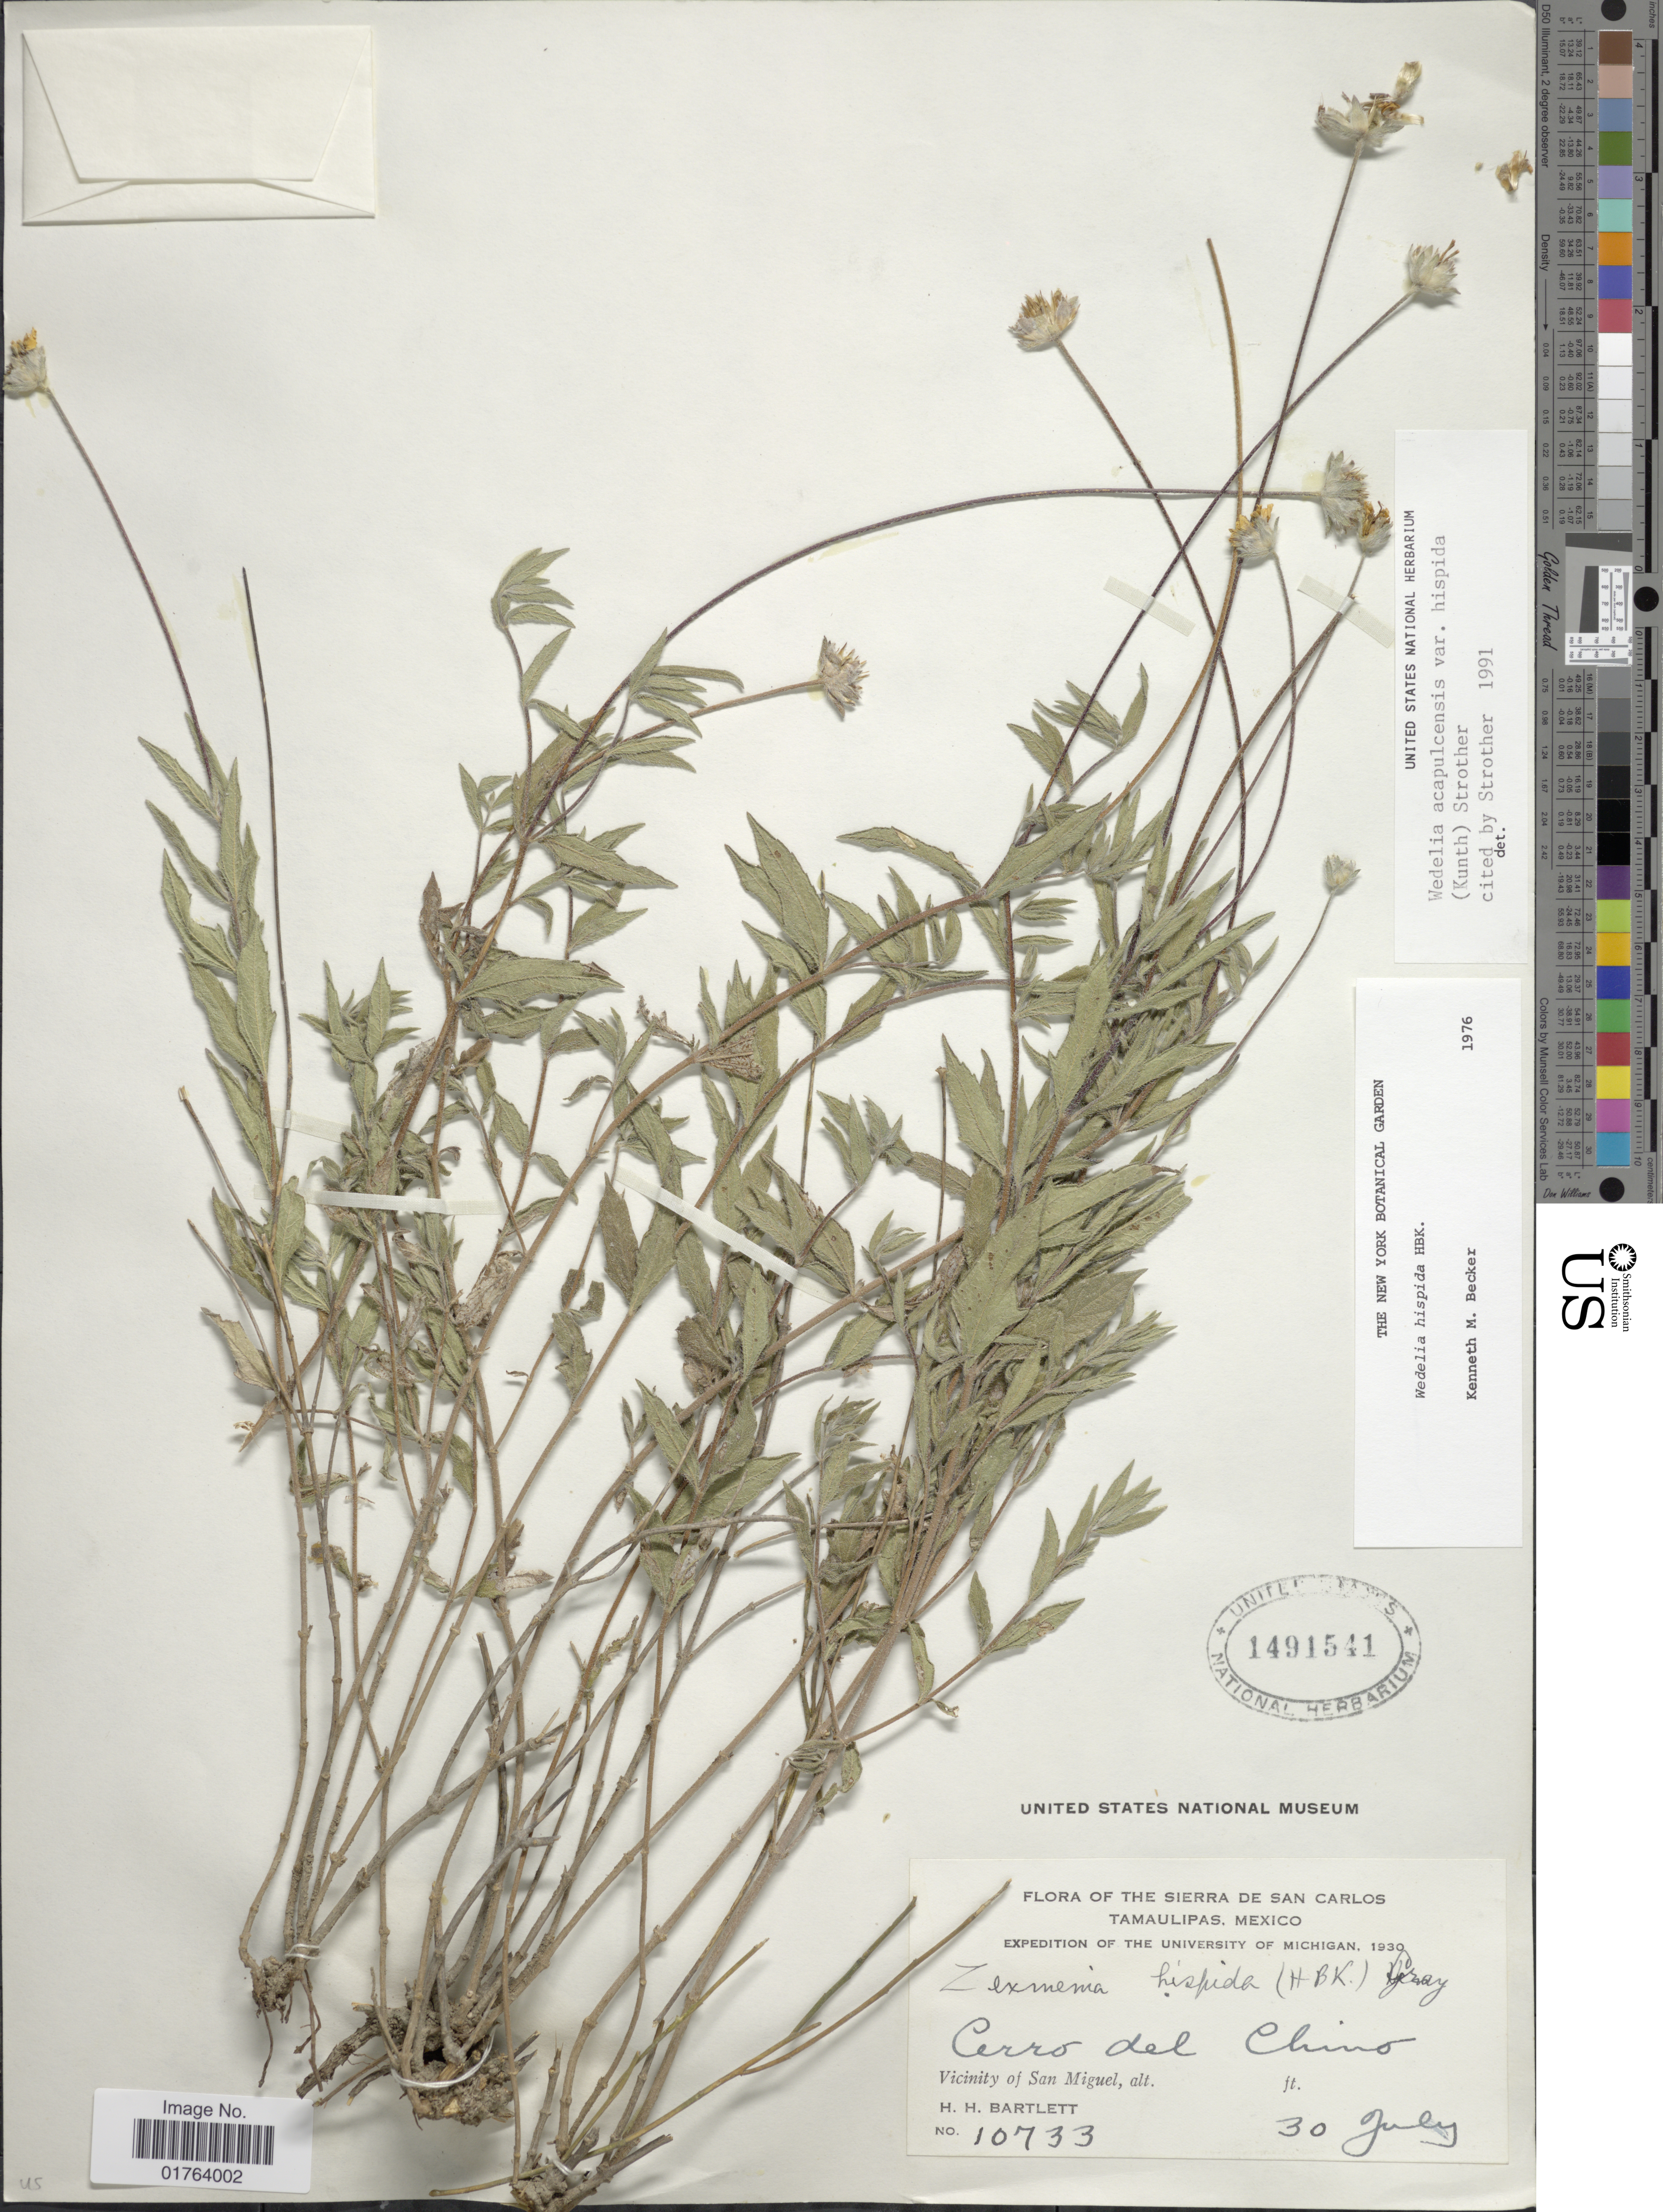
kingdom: Plantae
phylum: Tracheophyta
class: Magnoliopsida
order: Asterales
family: Asteraceae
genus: Wedelia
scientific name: Wedelia acapulcensis var. hispida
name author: (Kunth) Strother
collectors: H. H. Bartlett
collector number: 10733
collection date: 1930-07-30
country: Mexico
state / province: Tamaulipas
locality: Sierra de San Carlos. Vicinity of San Miguel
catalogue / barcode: US 1491541